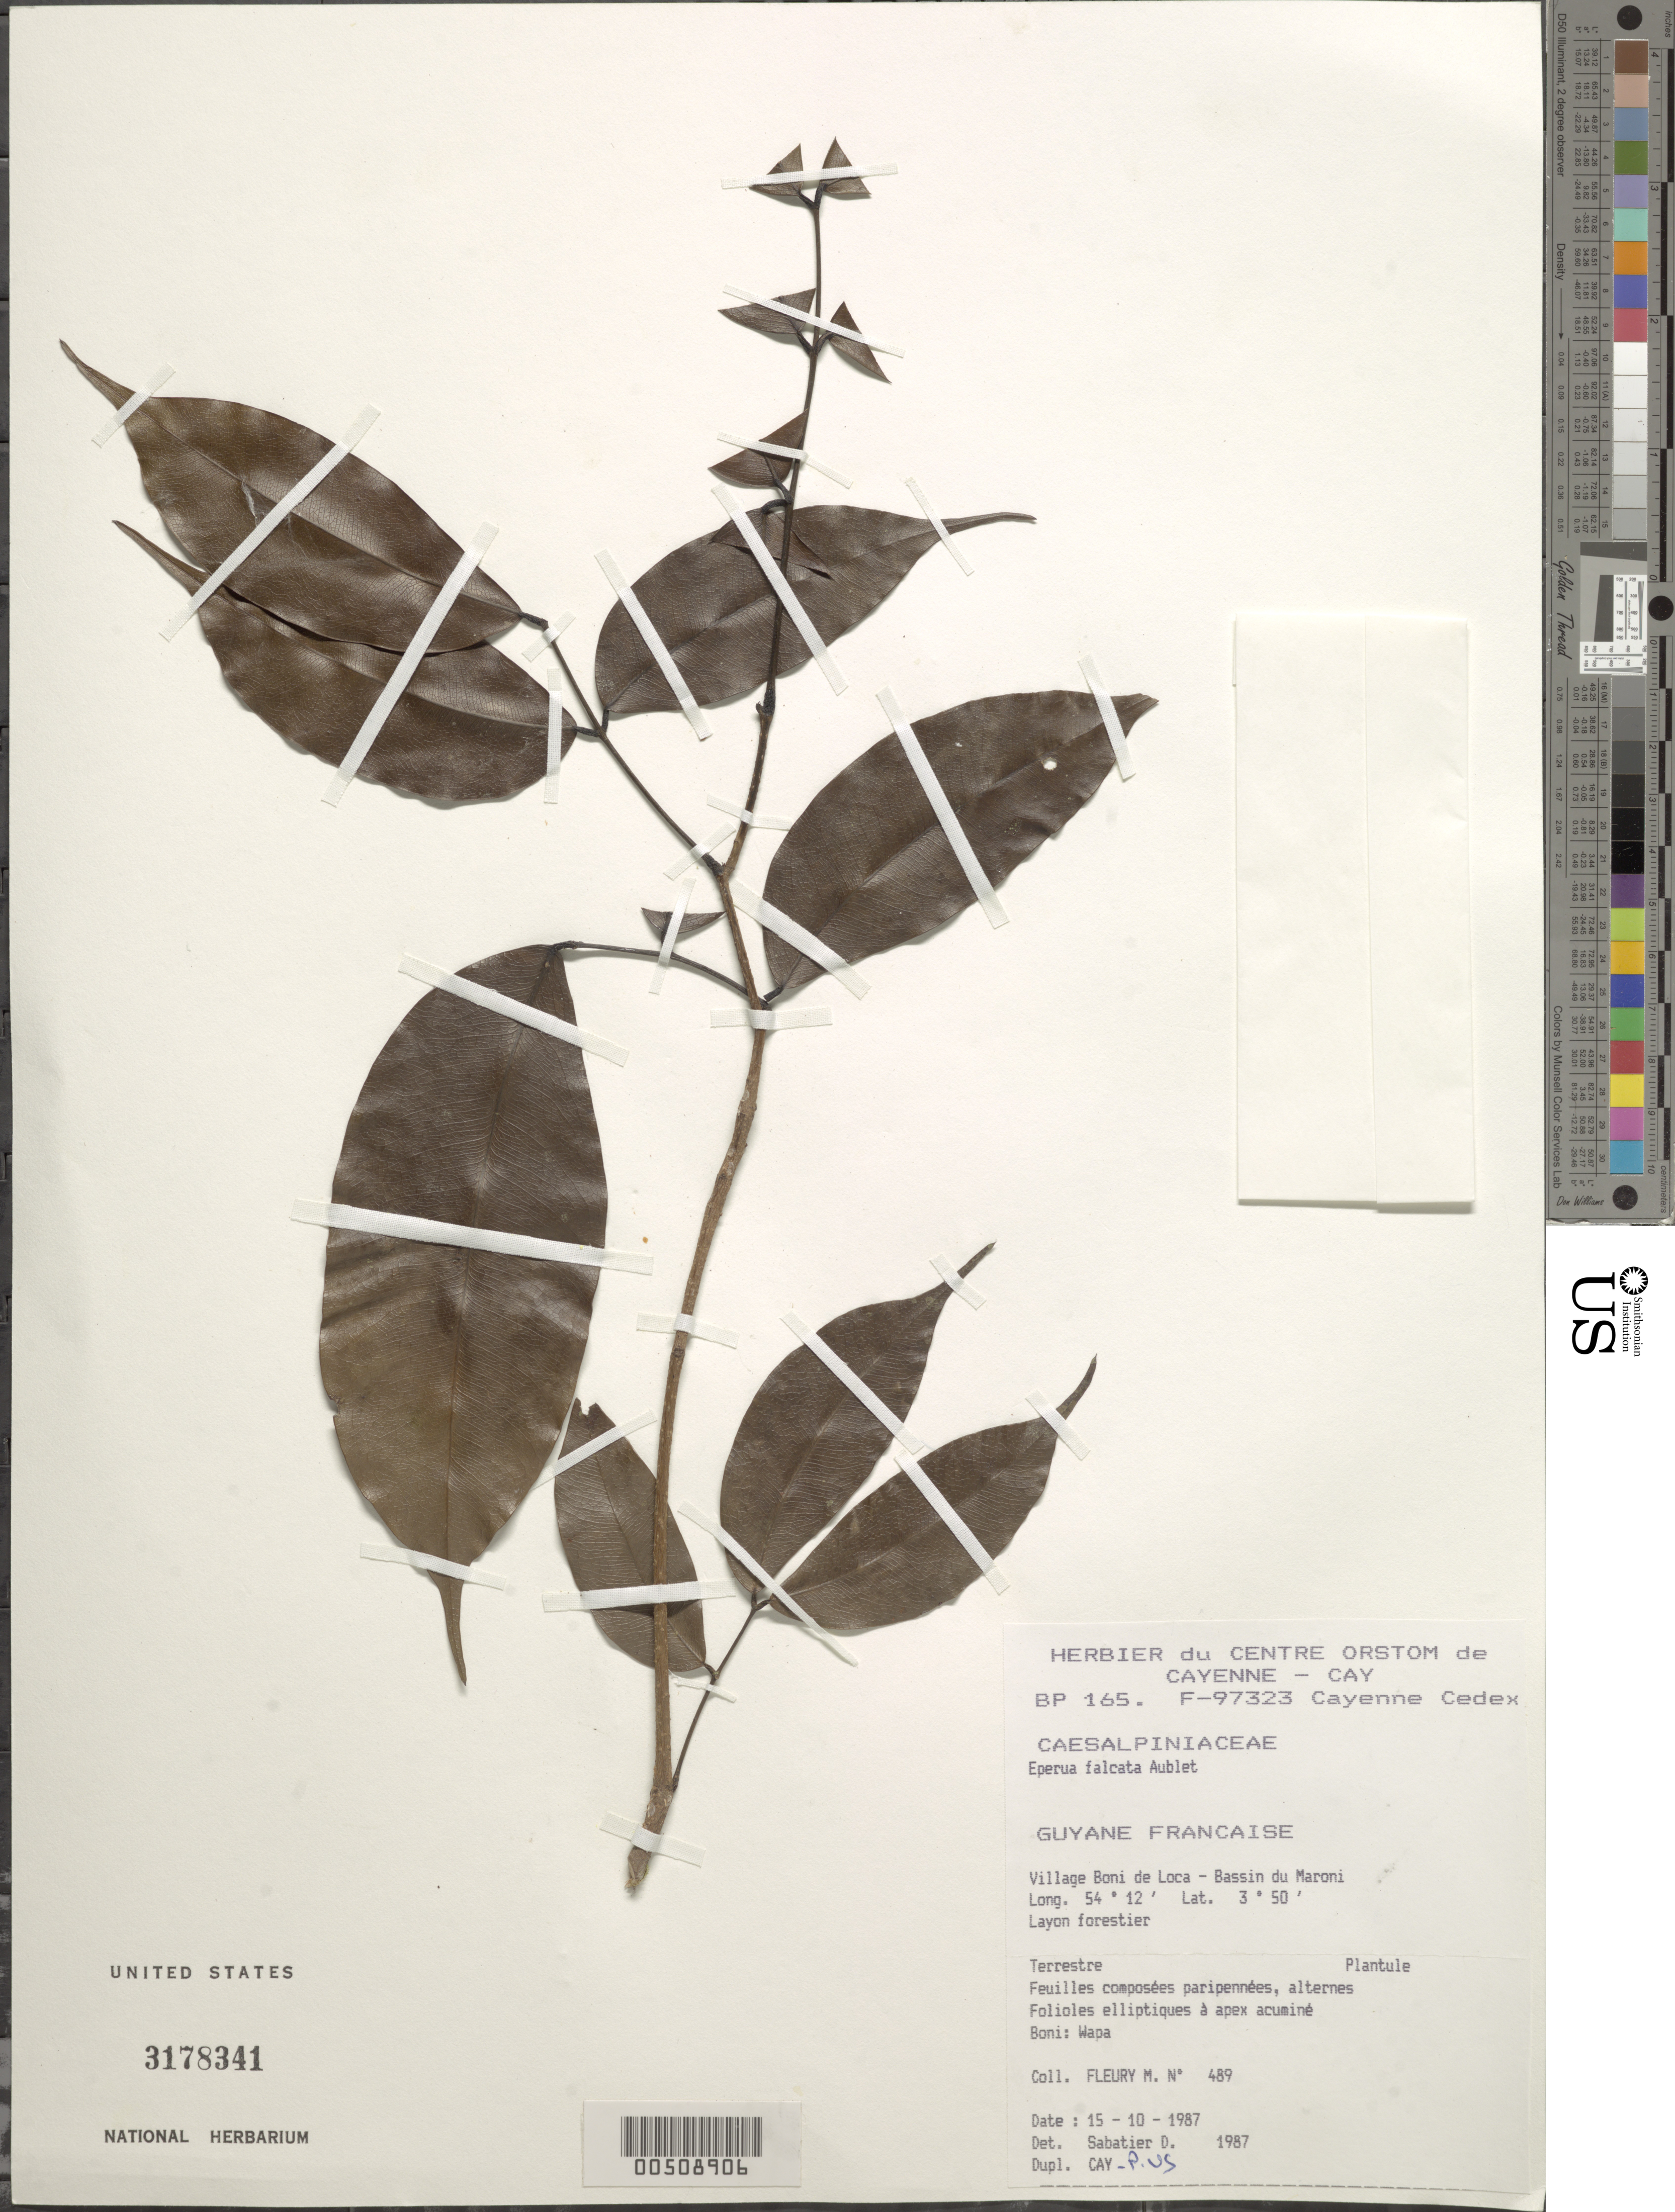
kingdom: Plantae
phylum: Tracheophyta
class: Magnoliopsida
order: Fabales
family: Fabaceae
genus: Eperua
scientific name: Eperua falcata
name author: Aubl.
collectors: M. Fleury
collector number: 489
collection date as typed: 15 Oct 1987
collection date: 1987-10-15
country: French Guiana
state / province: Cayenne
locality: Village boni de loca - bassin du maroni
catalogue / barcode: US 3178341